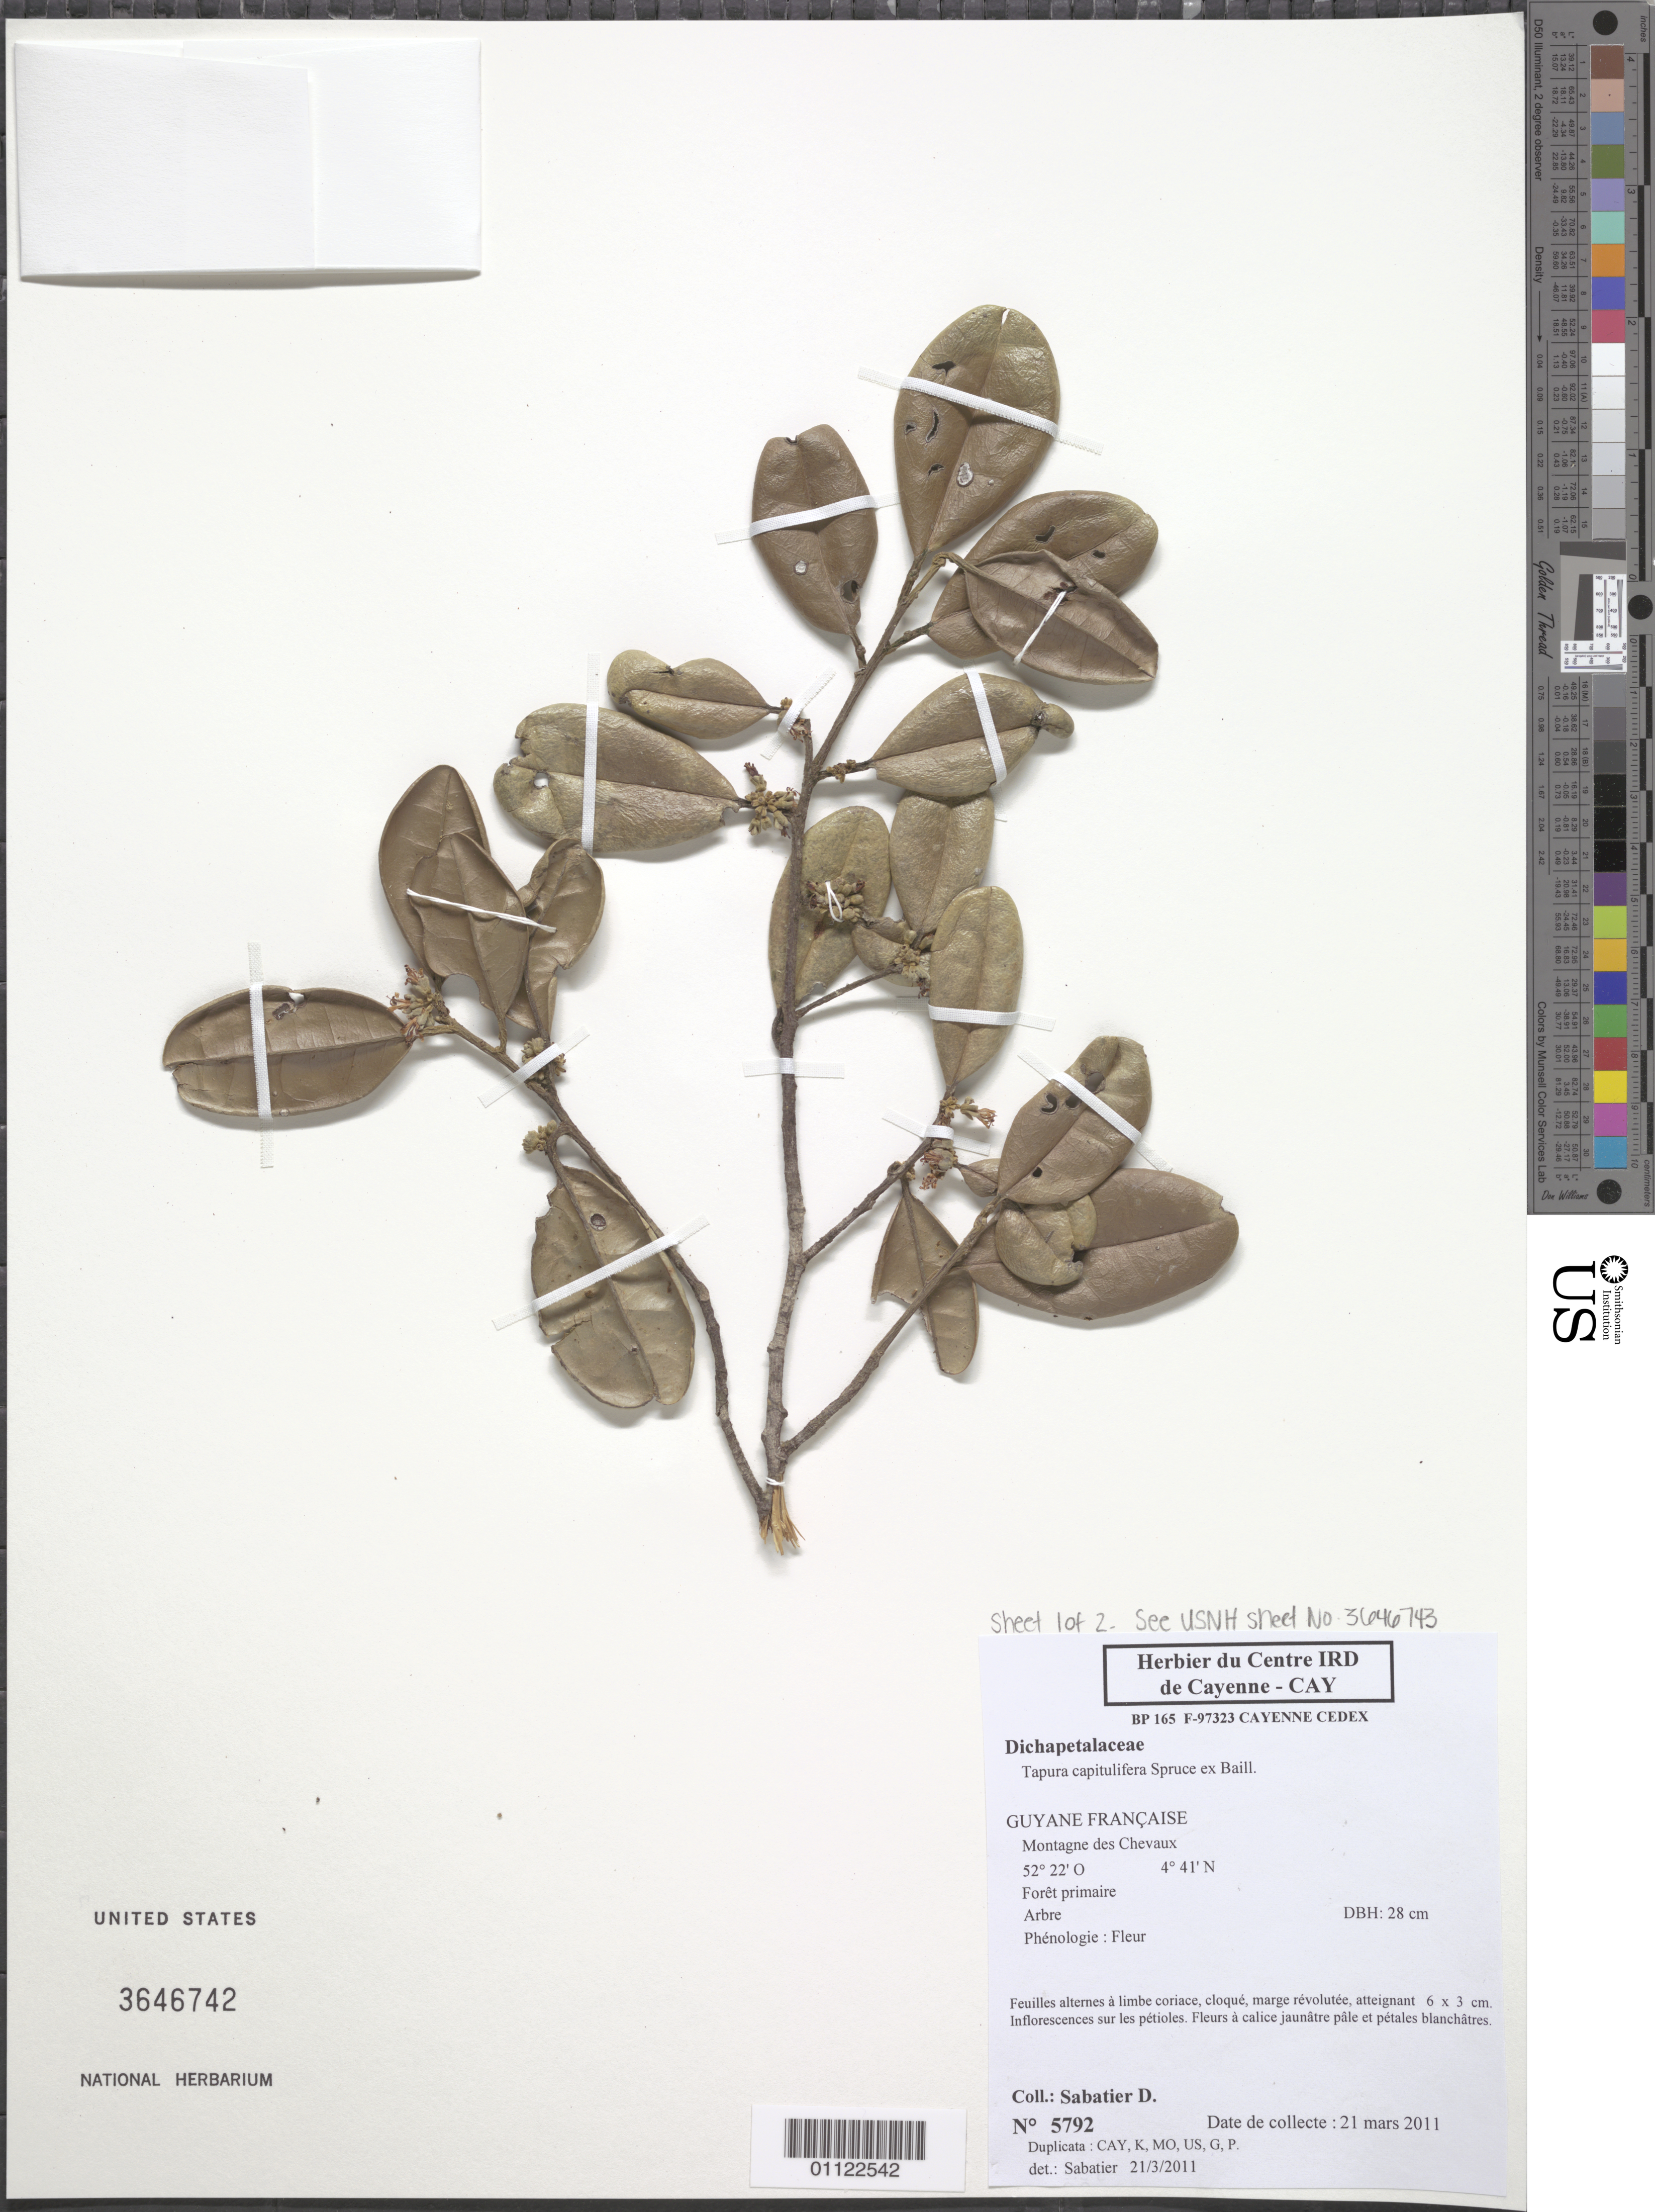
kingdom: Plantae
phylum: Tracheophyta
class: Magnoliopsida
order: Malpighiales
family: Dichapetalaceae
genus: Tapura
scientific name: Tapura capitulifera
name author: Baill.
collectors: D. Sabatier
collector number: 5792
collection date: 2011-03-21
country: French Guiana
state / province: Cayenne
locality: Montagne des Chevaux.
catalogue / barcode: US 3646742